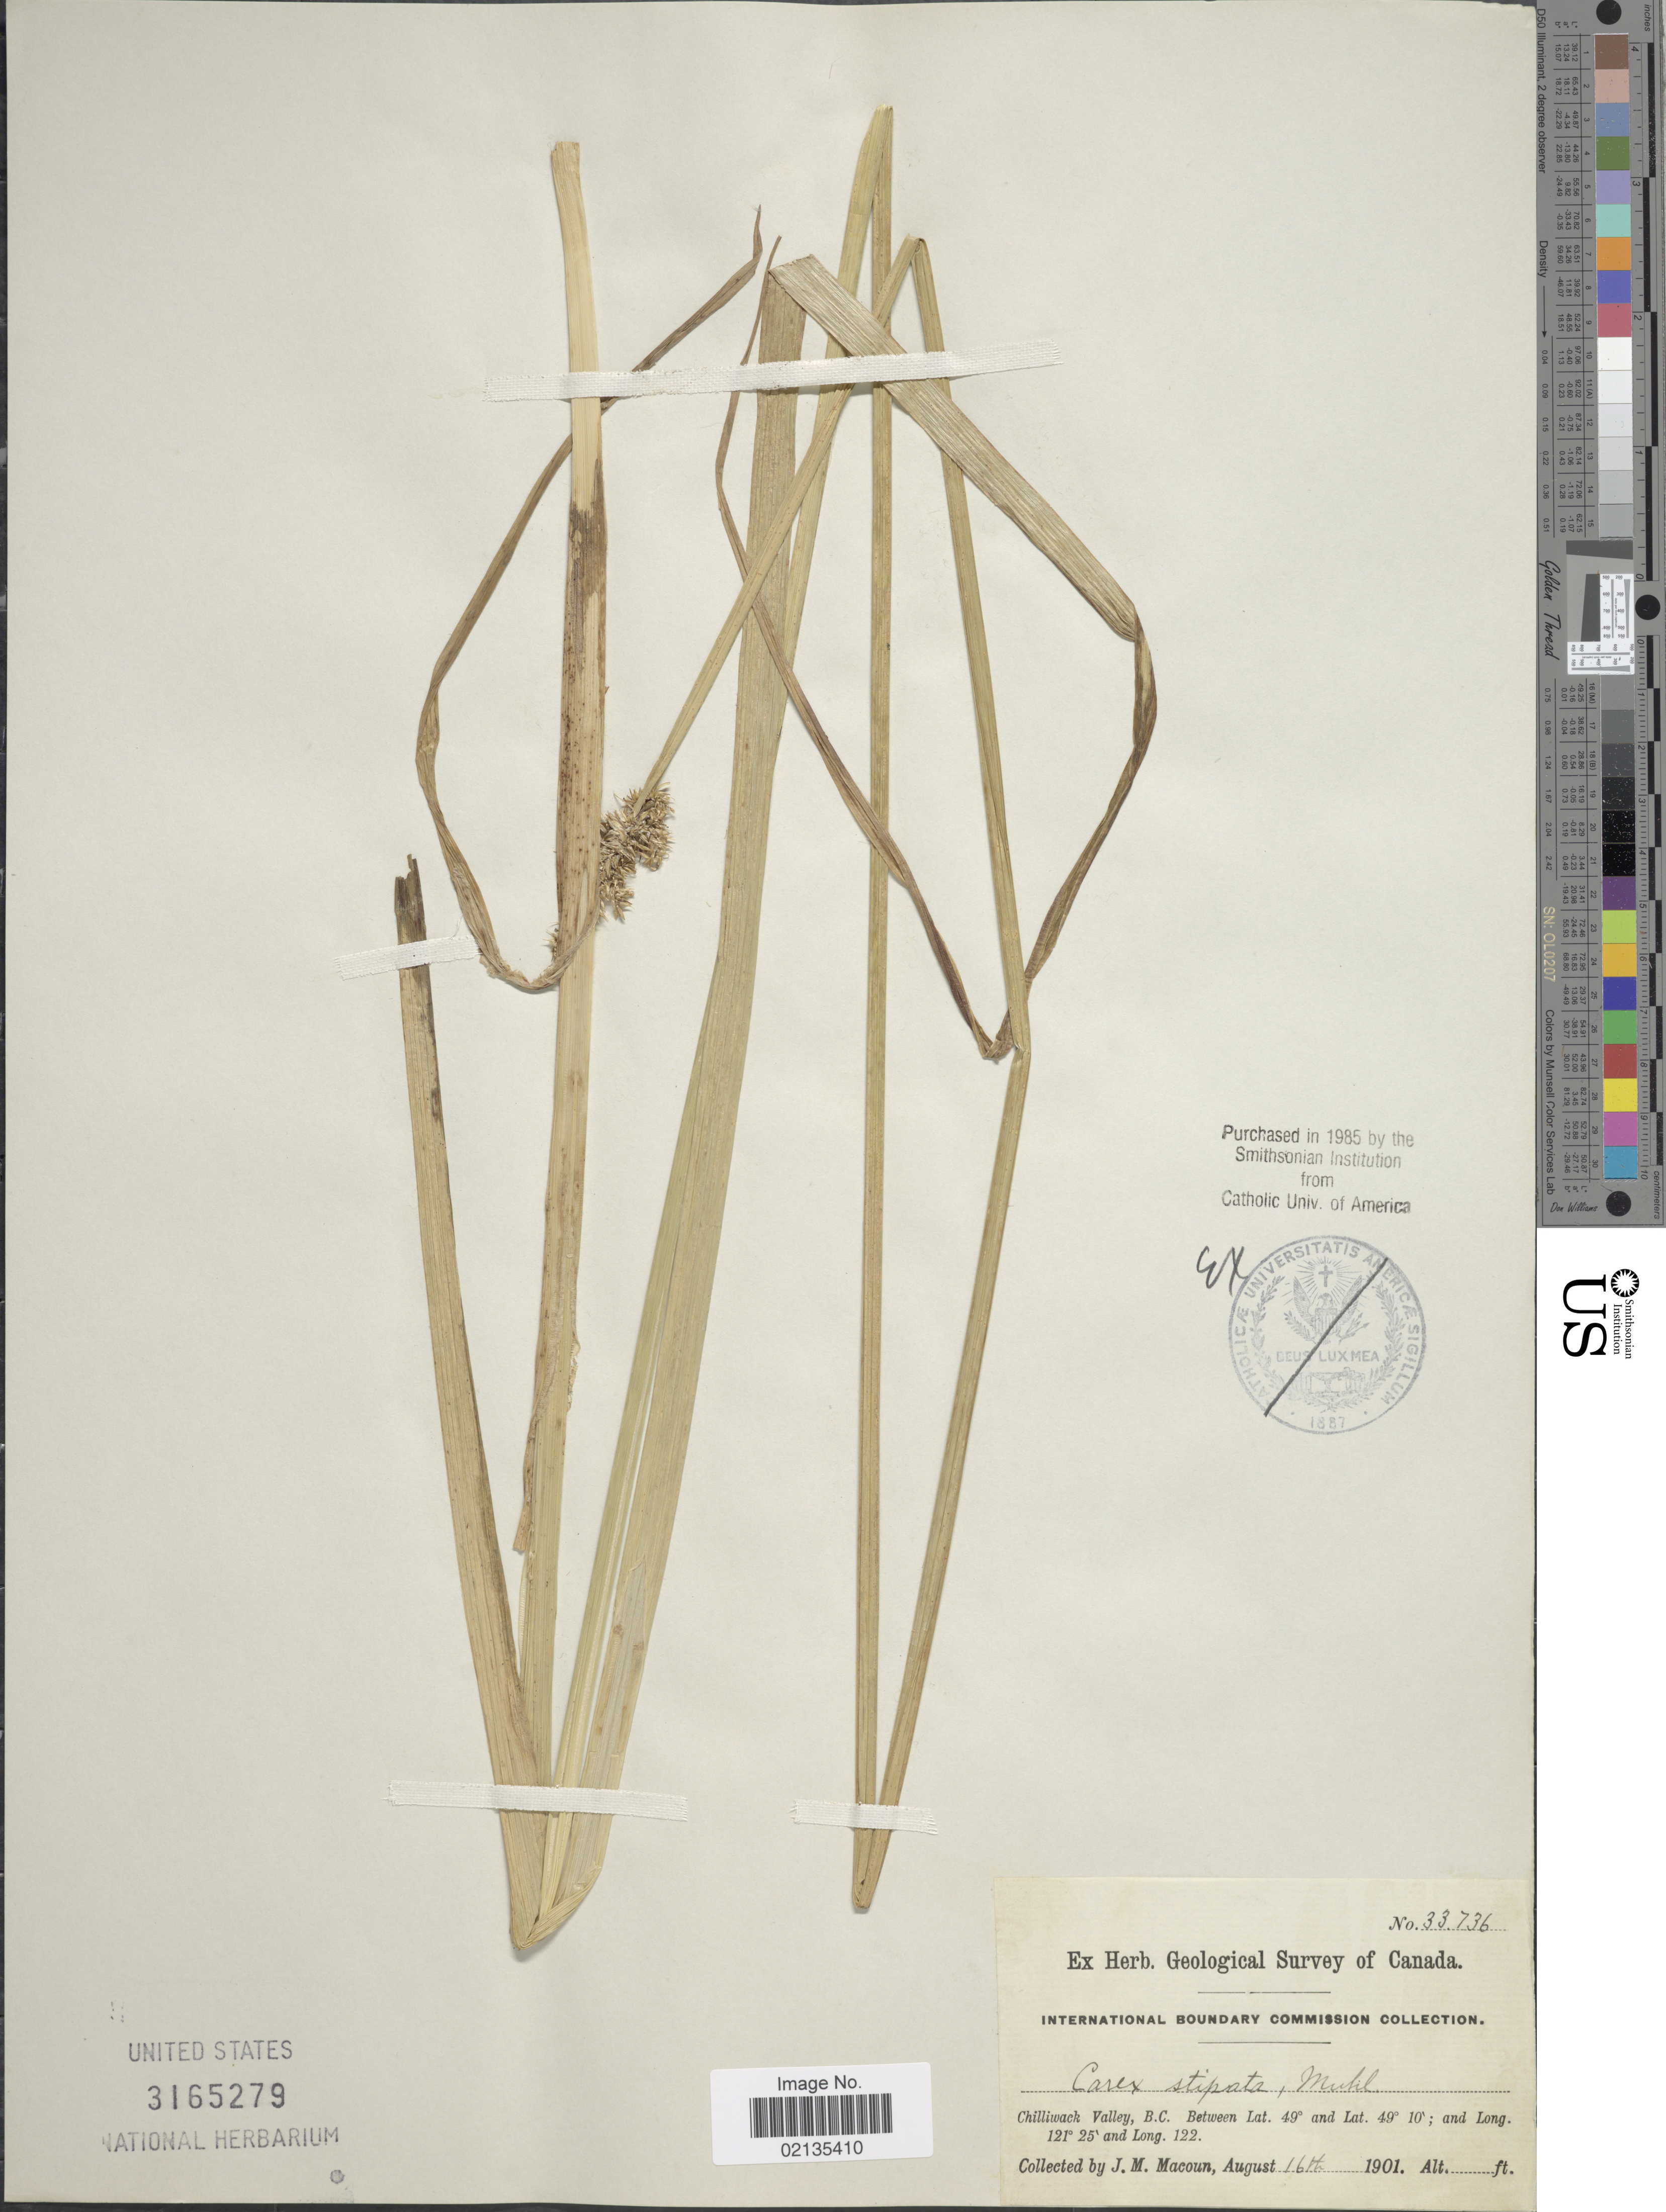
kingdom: Plantae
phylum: Tracheophyta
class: Liliopsida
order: Poales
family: Cyperaceae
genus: Carex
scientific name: Carex stipata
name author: Muhl. ex Willd.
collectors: J. M. Macoun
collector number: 33736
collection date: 1901-08-16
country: Canada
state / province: British Columbia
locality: Chilliwack Valley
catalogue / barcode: US 3165279